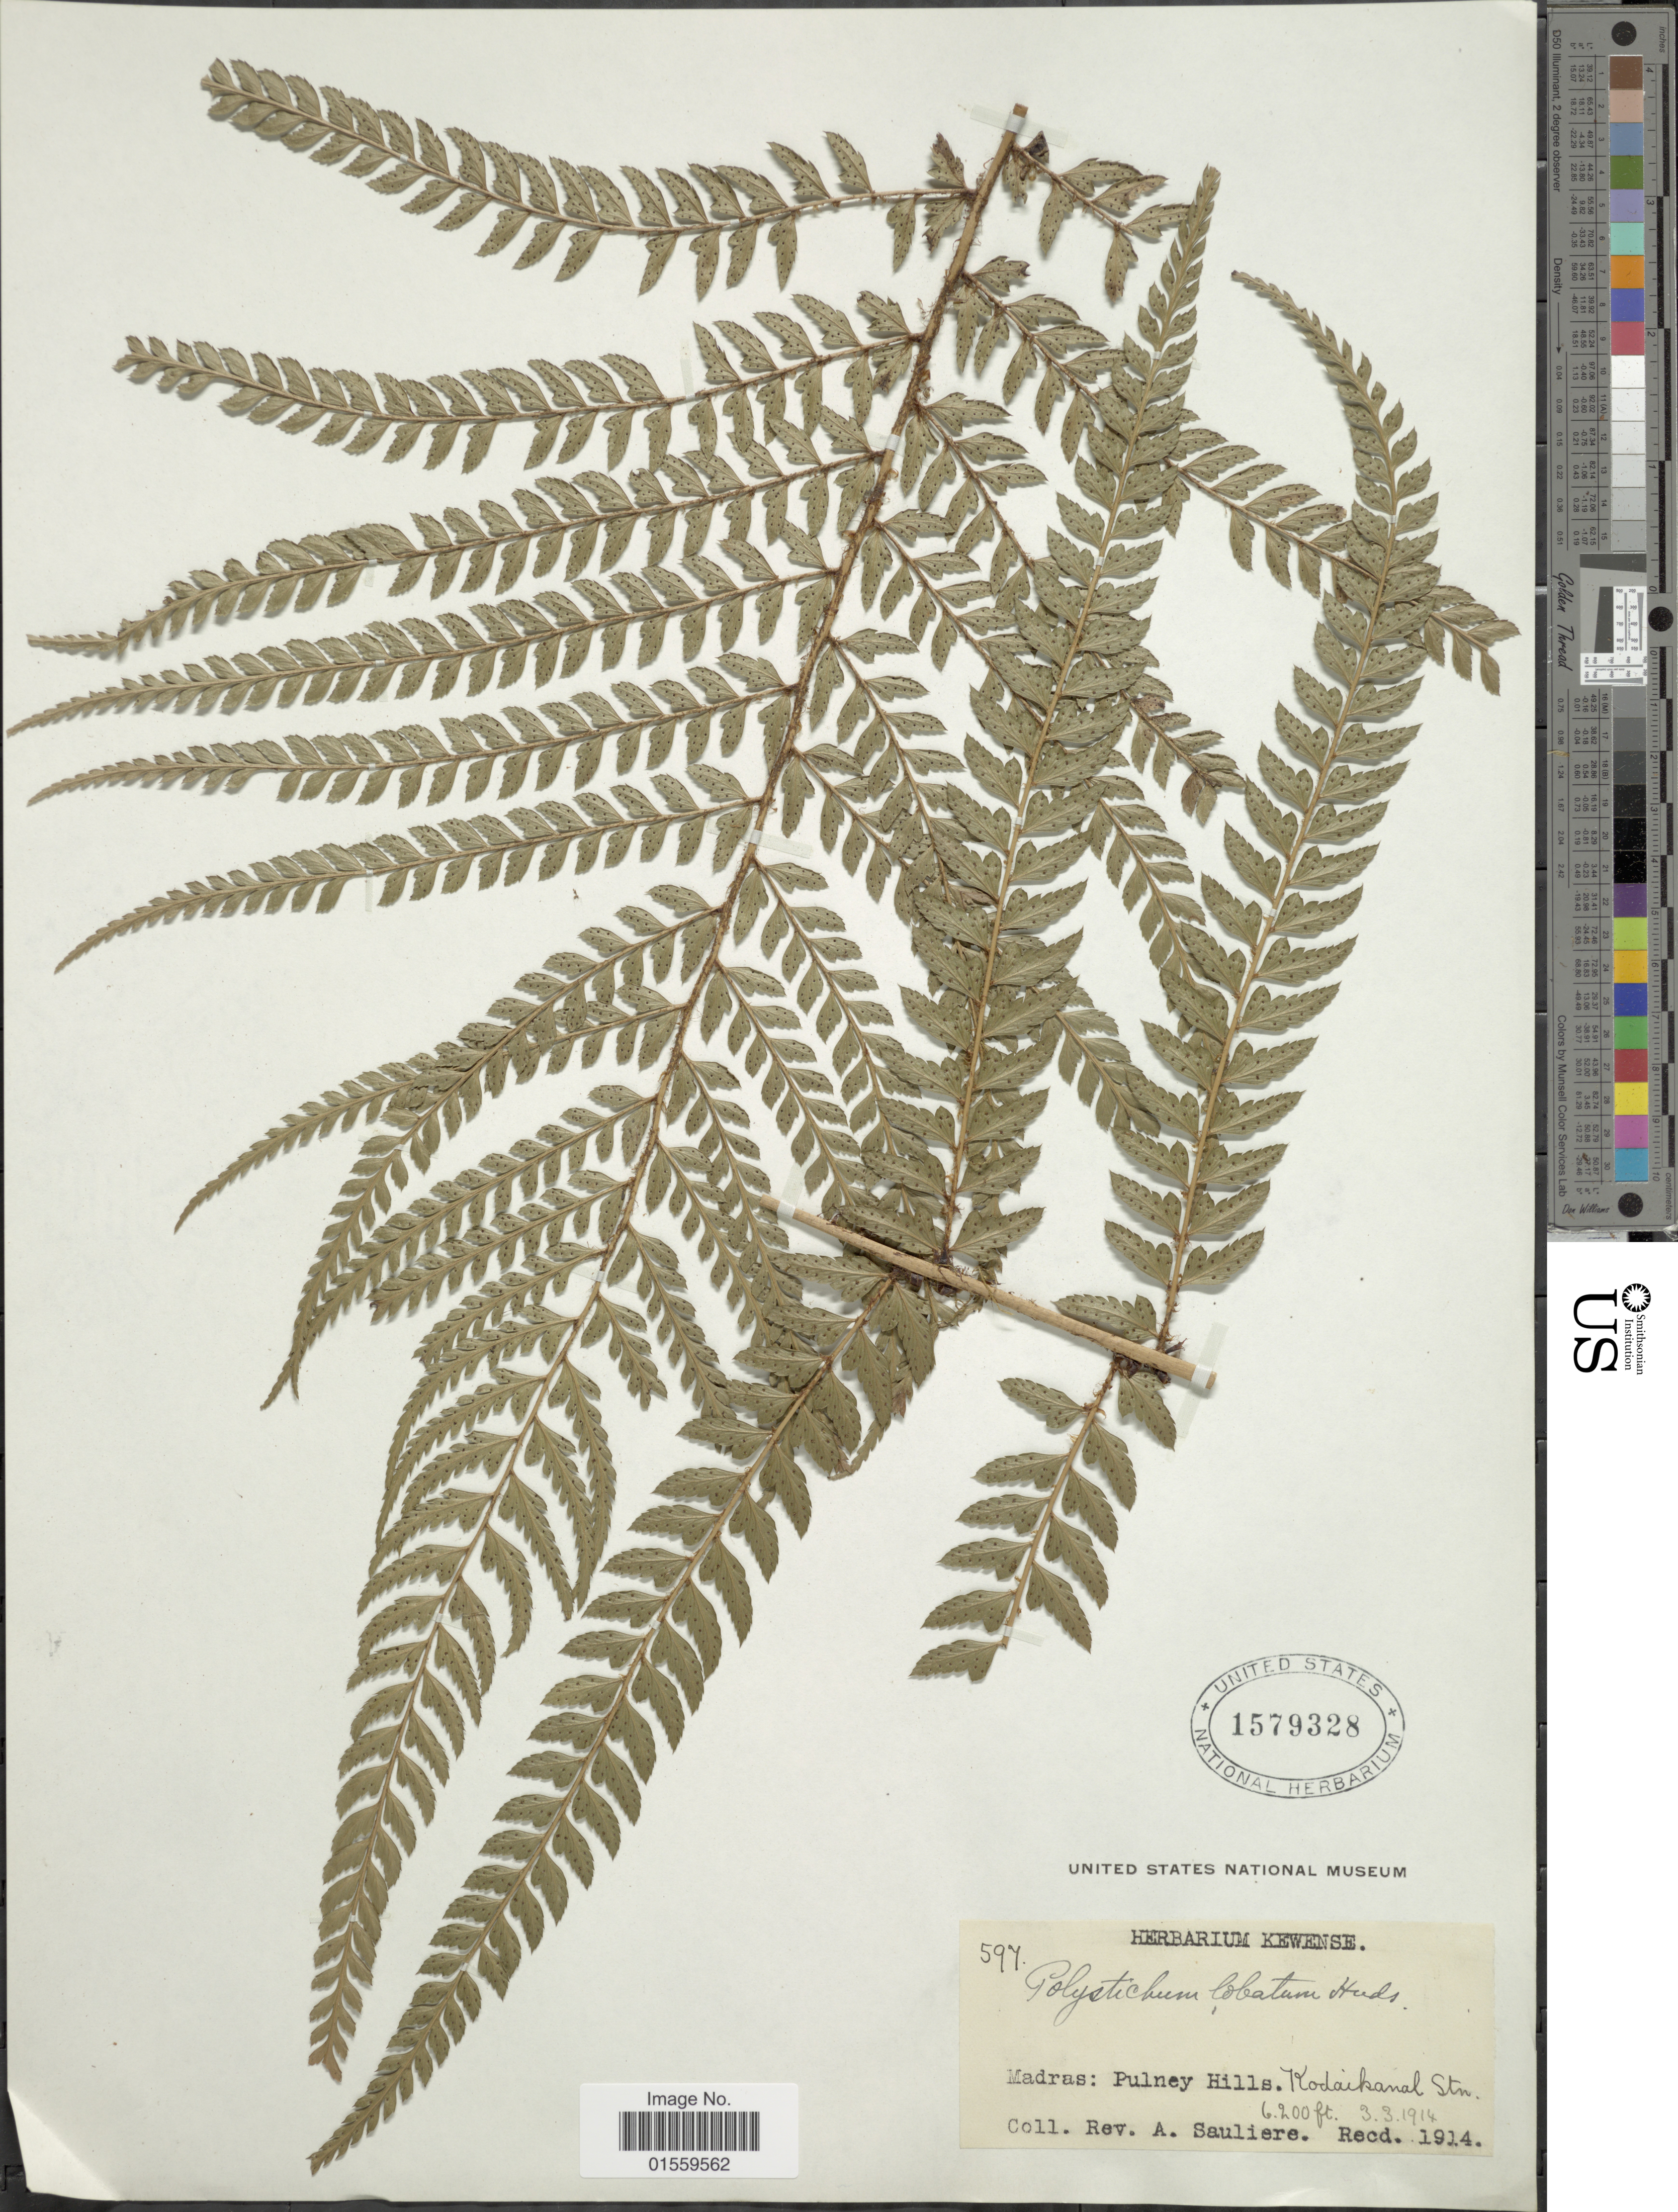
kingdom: Plantae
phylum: Tracheophyta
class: Polypodiopsida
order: Polypodiales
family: Dryopteridaceae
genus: Polystichum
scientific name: Polystichum setiferum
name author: (Forssk.) Moore ex Woynar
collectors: A. Sauliere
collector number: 597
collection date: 1914-03-03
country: India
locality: Madras: Pulney Hills, Kodaikanal Stn.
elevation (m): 1890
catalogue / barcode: US 1579328